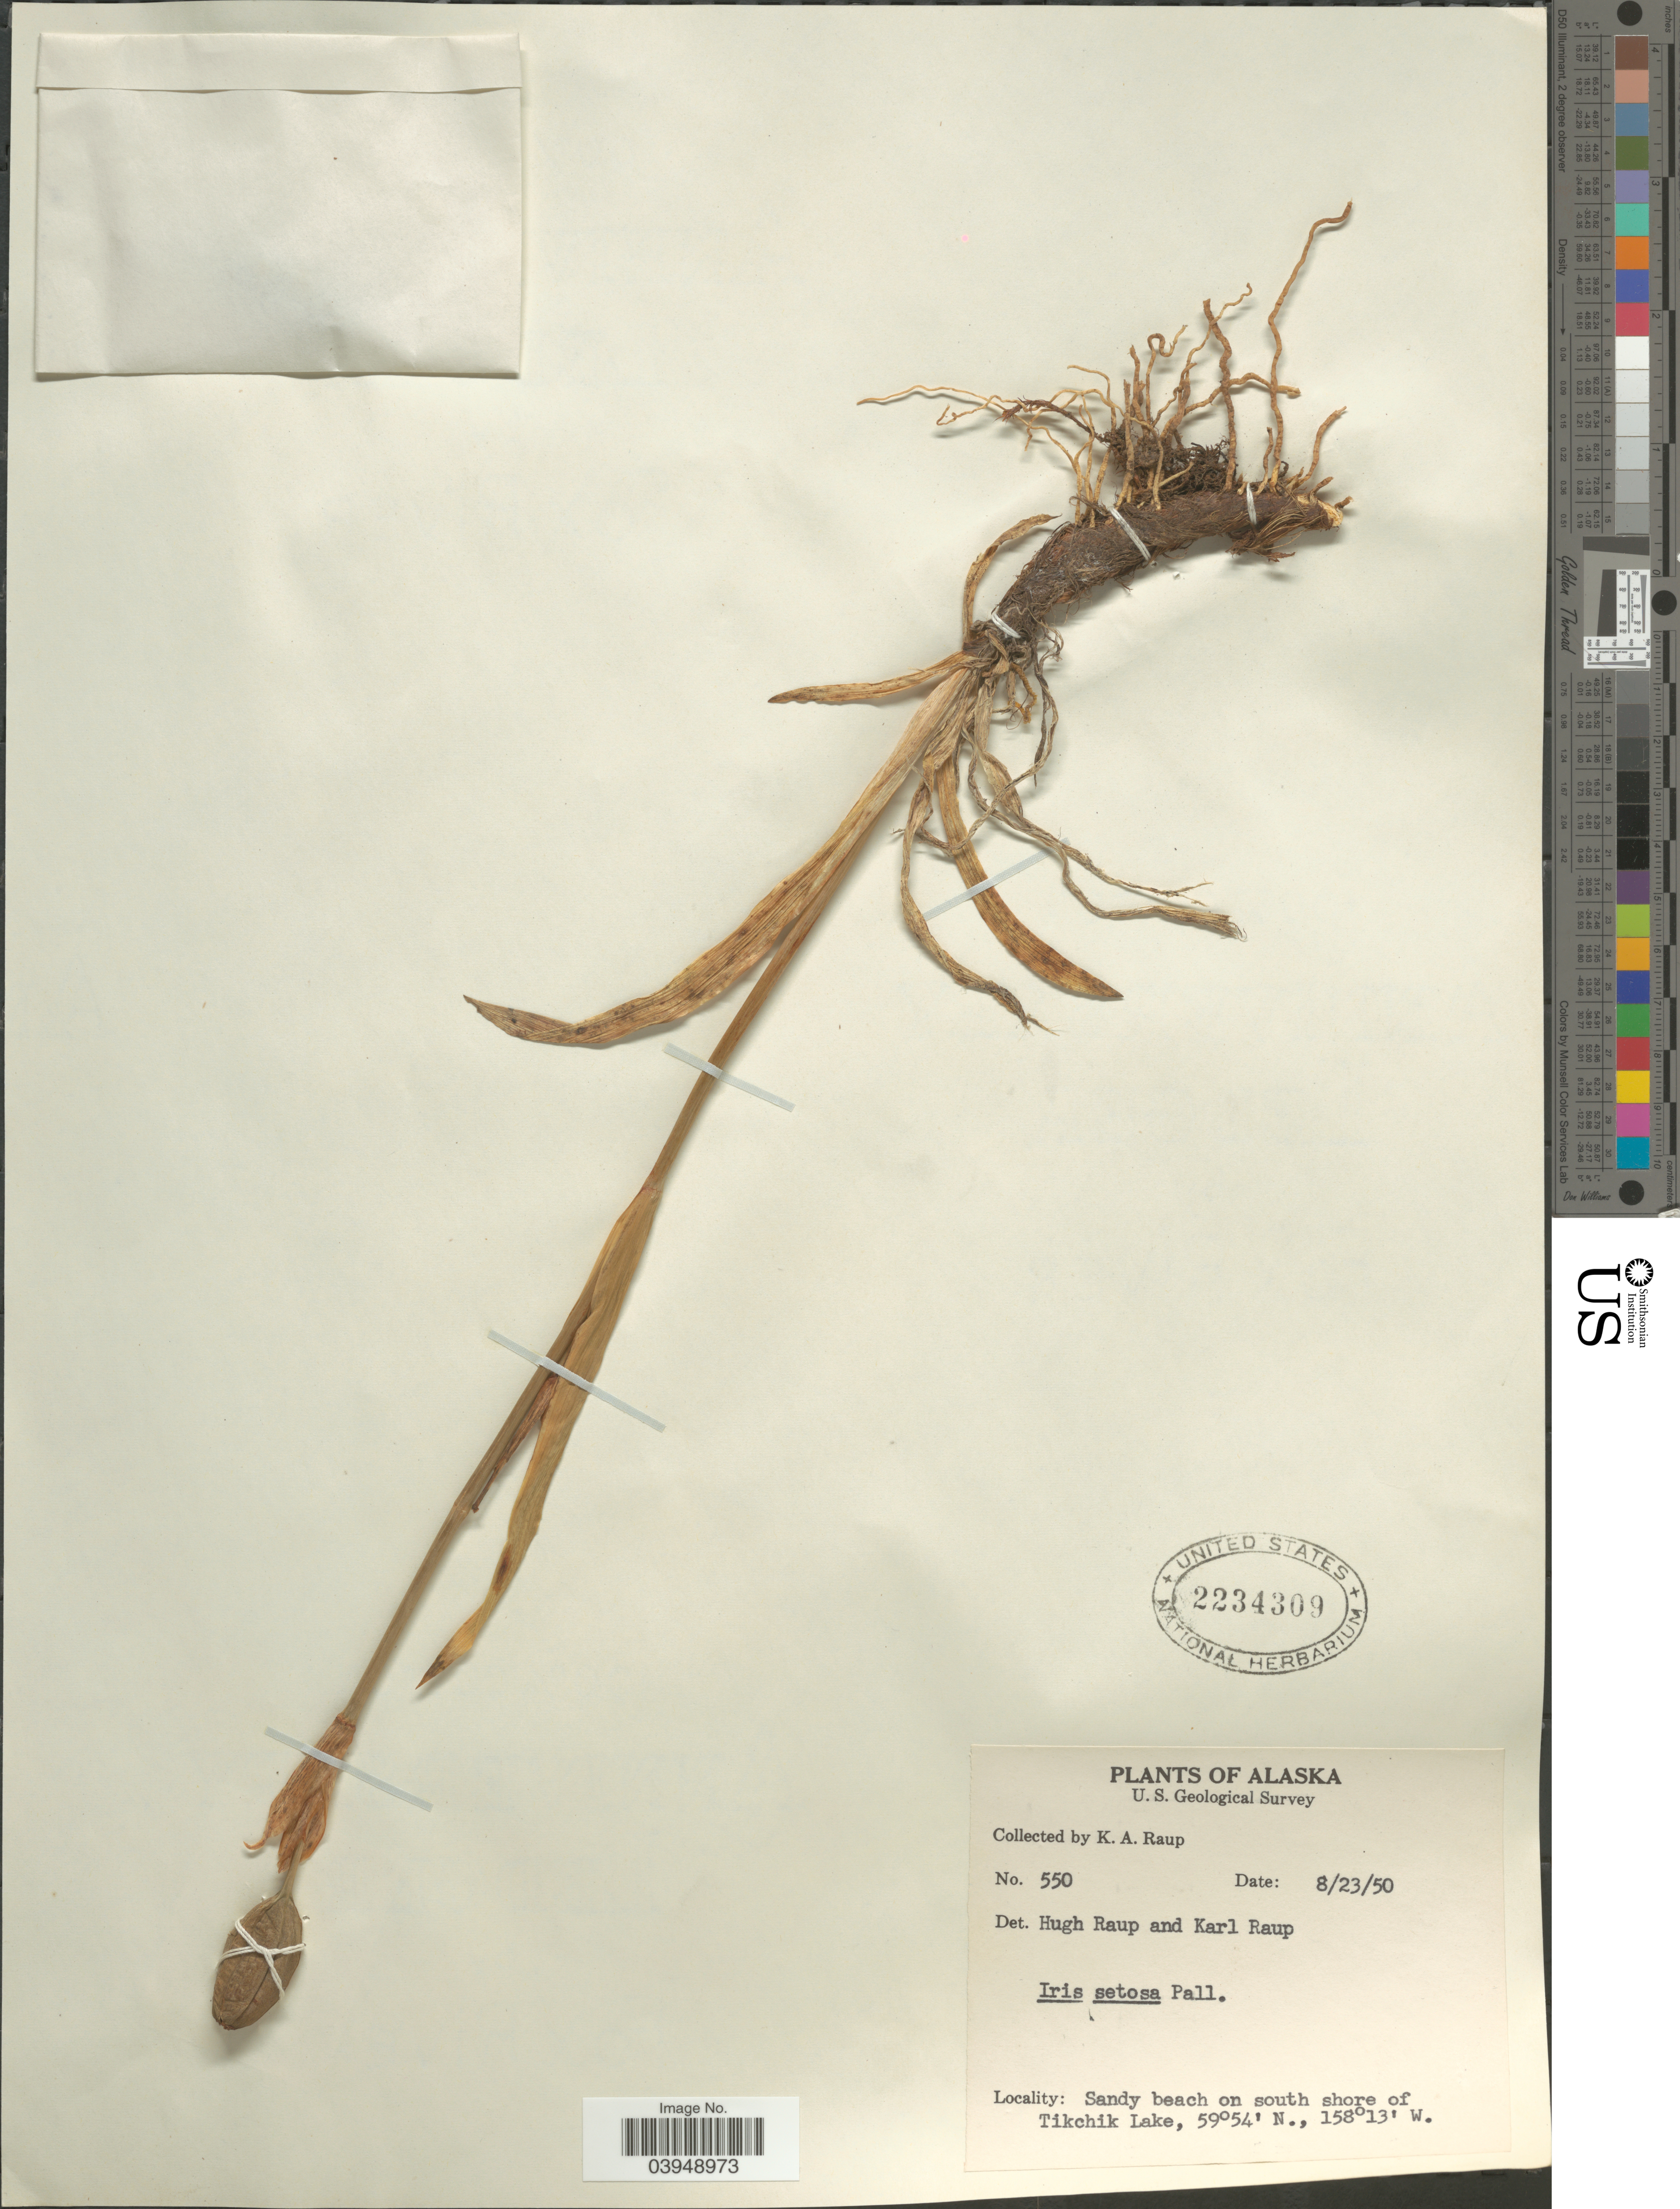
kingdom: Plantae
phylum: Tracheophyta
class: Liliopsida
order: Asparagales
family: Iridaceae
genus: Iris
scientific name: Iris setosa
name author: Pall. ex Link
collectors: K. Raup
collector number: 550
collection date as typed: Transcribed d/m/y: 23/8/50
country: United States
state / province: Alaska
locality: Sandy beach on south shore of Tikchik Lake.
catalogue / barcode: US 2234309